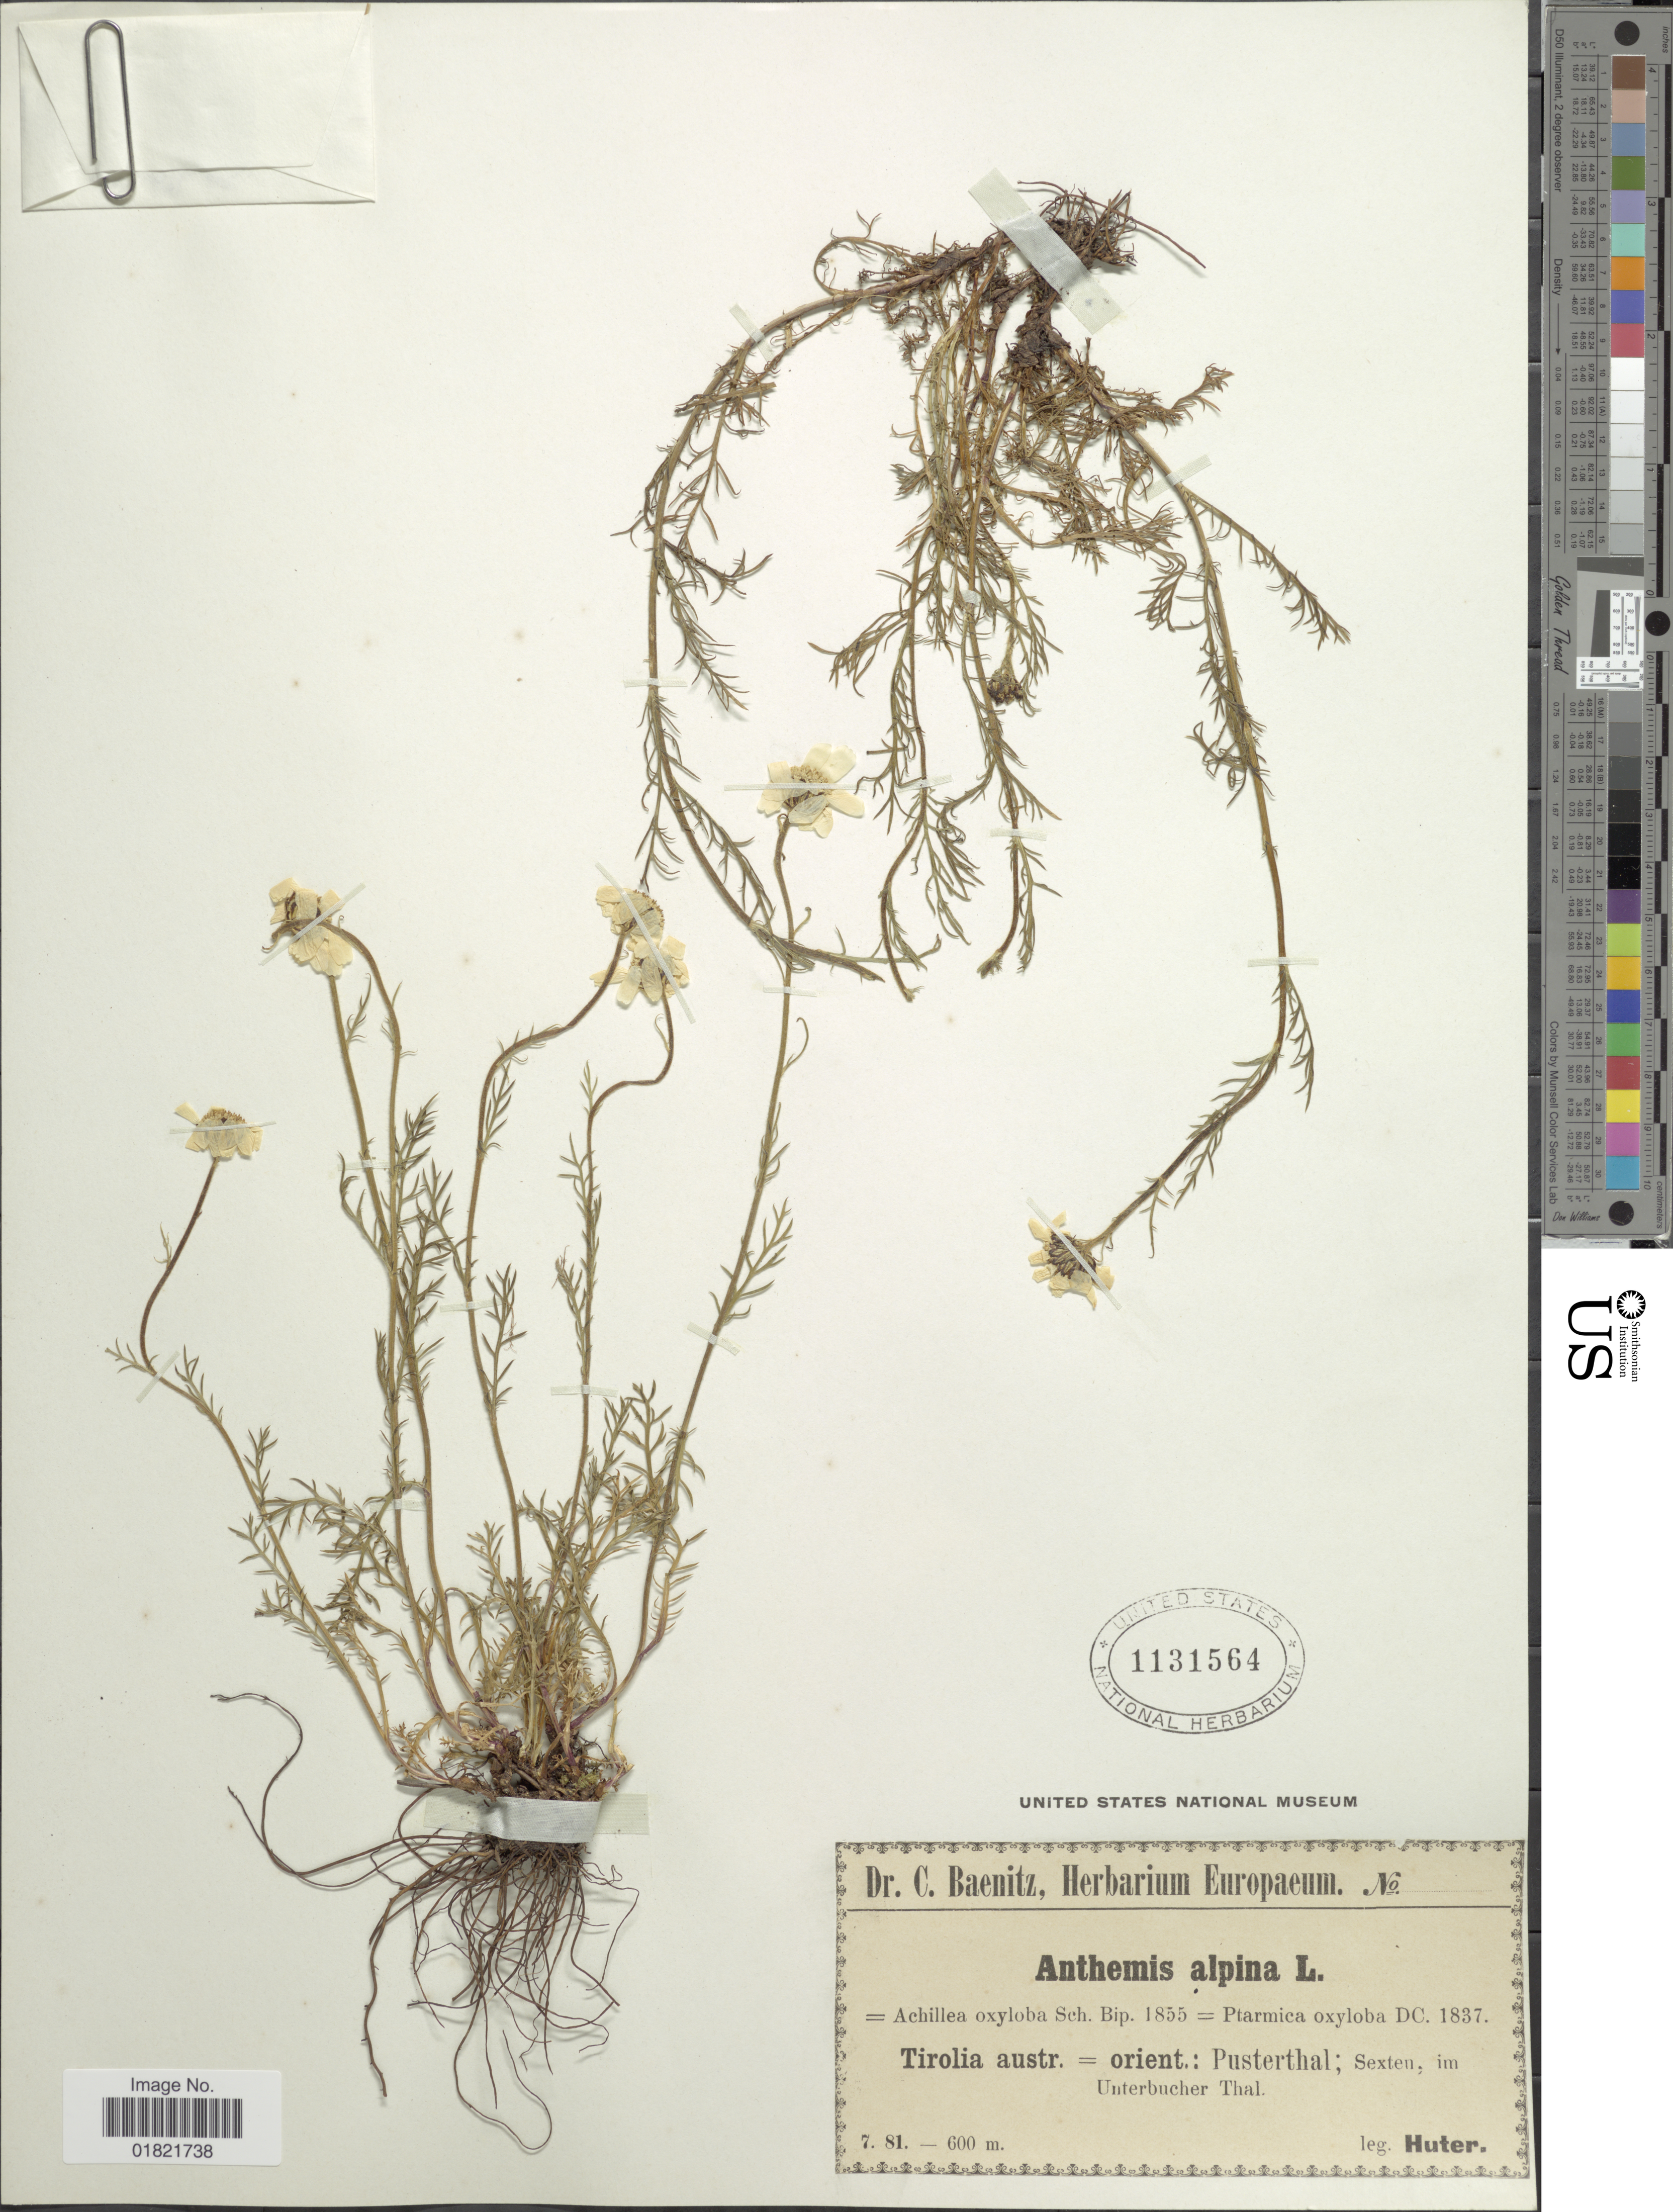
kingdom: Plantae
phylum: Tracheophyta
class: Magnoliopsida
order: Asterales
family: Asteraceae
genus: Anthemis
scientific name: Anthemis alpina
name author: L.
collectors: -. Huter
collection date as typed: Transcribed d/m/y: /7/81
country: Austria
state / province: Tirol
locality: Tirolia austr. orient.: Pusterthal; Sexten, im Unterbucher Thal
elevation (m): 600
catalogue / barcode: US 1131564